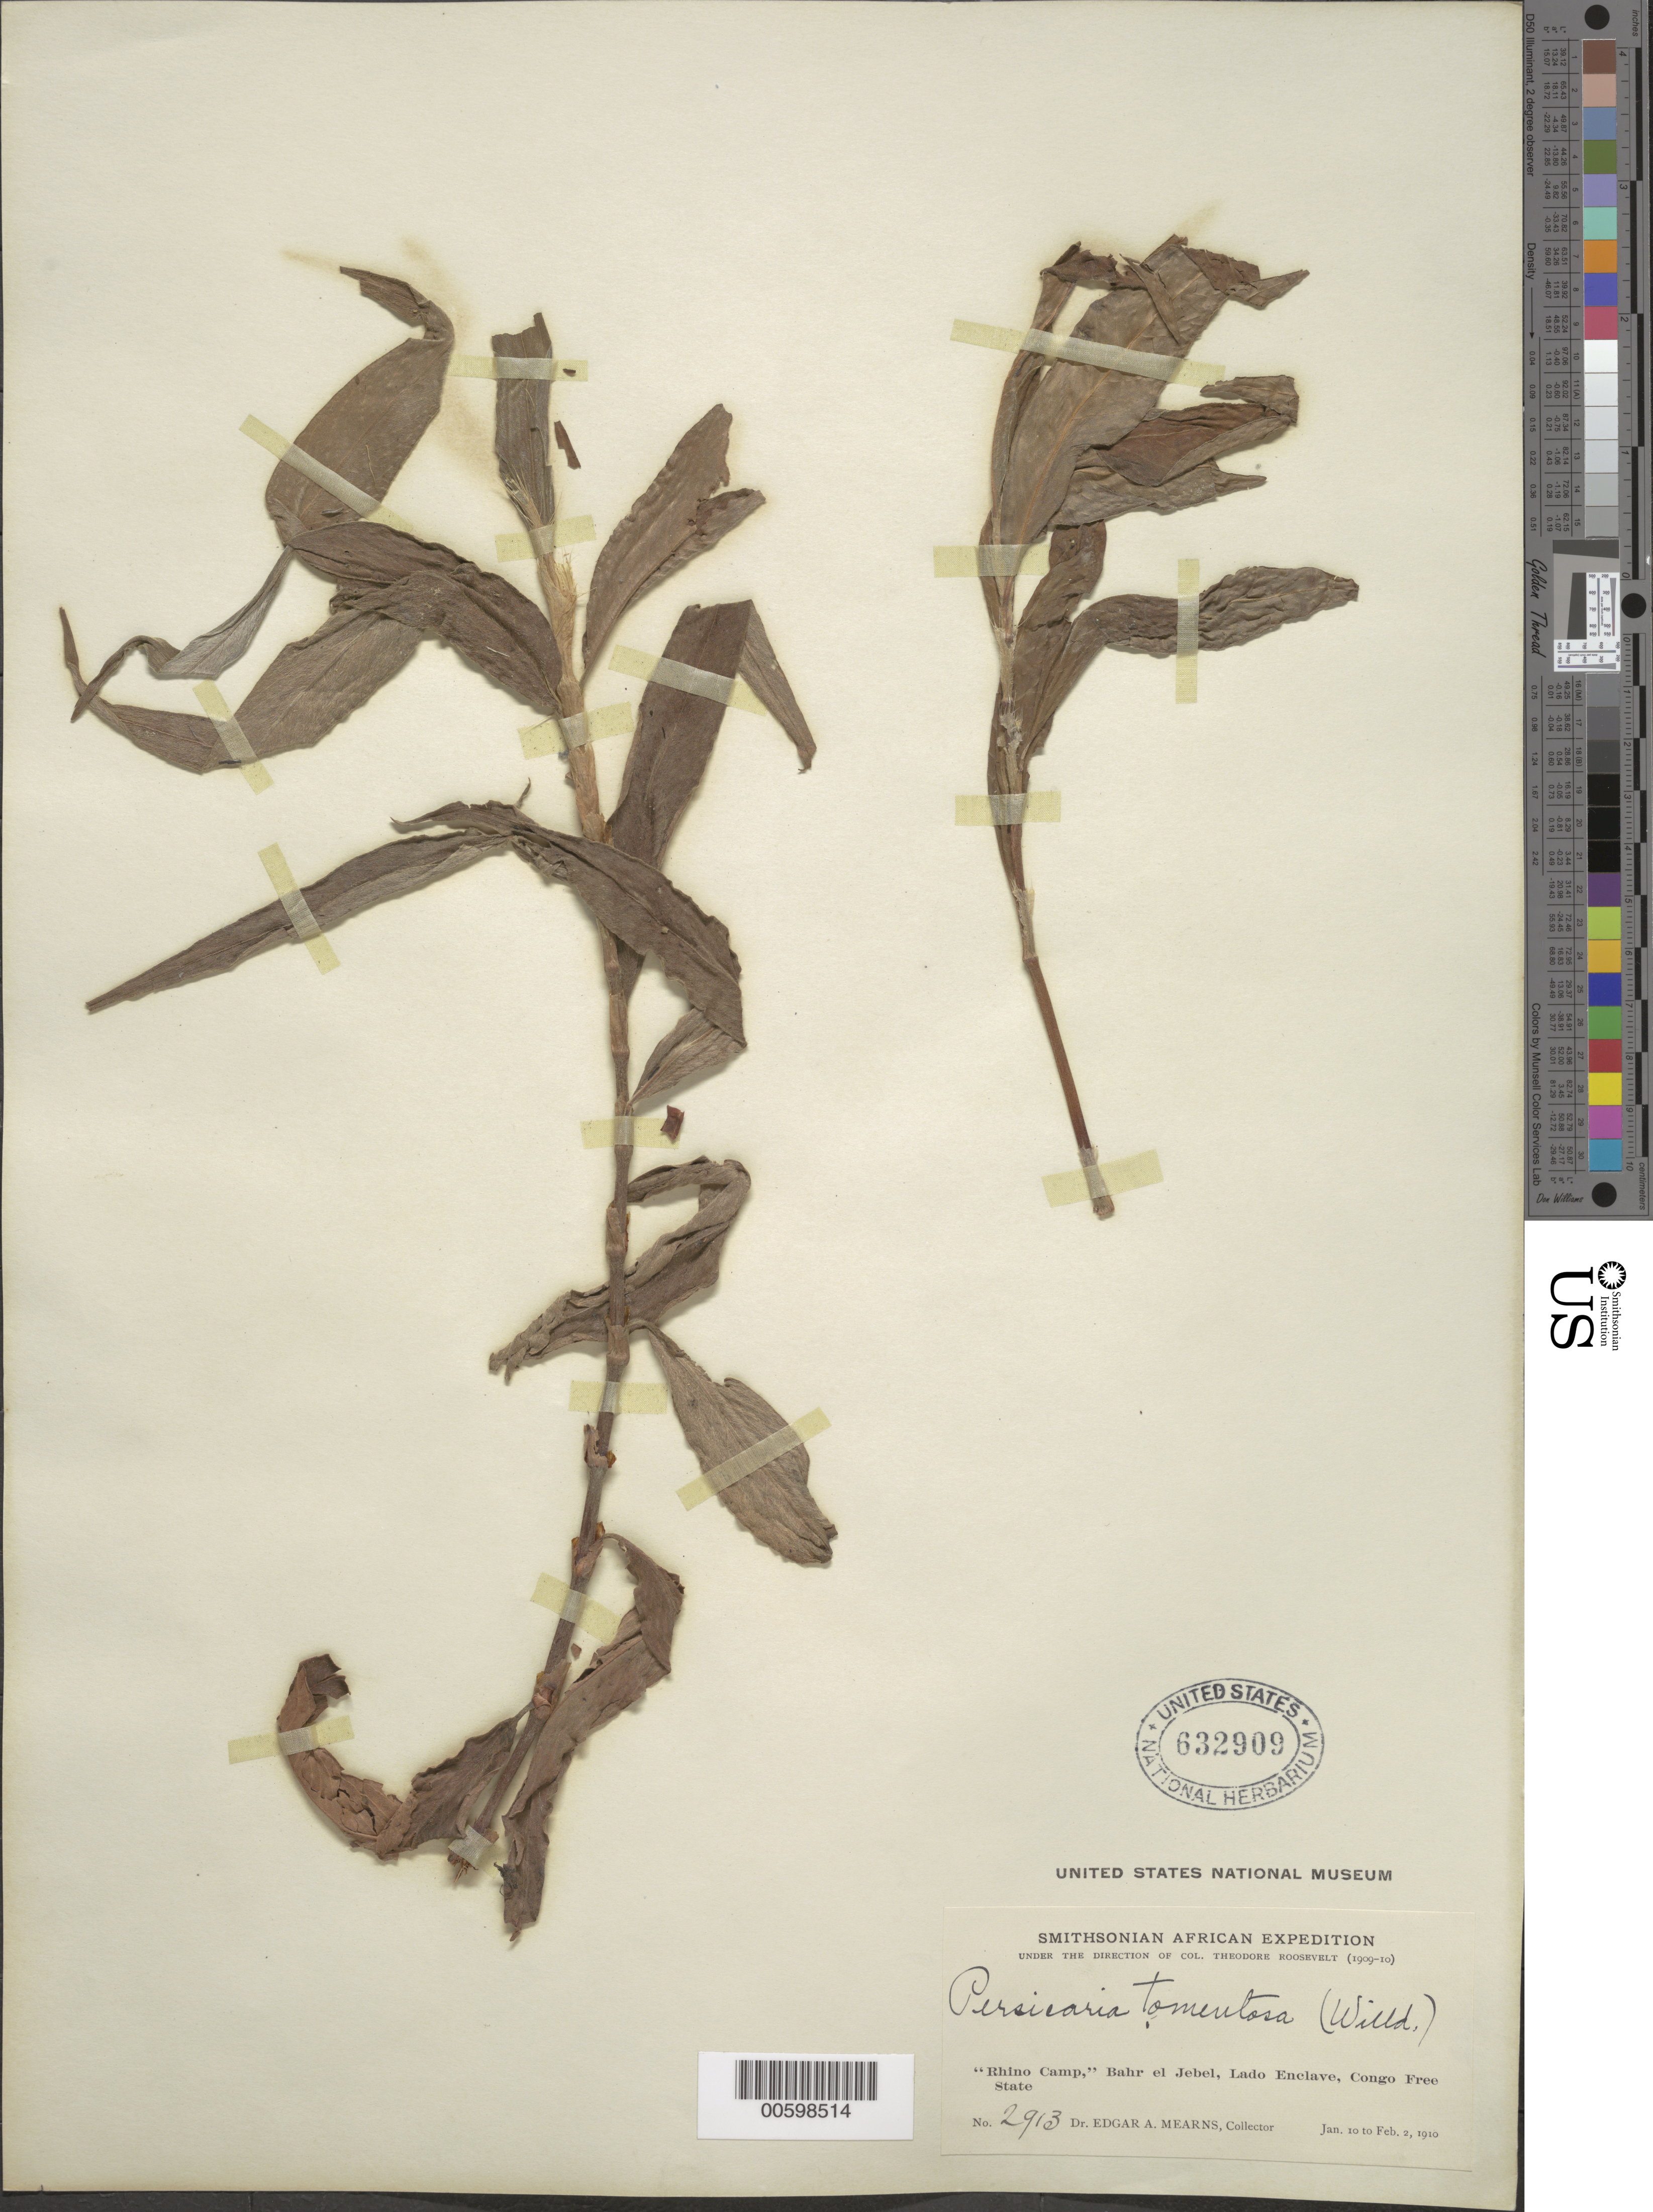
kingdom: Plantae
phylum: Tracheophyta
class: Magnoliopsida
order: Caryophyllales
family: Polygonaceae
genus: Persicaria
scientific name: Persicaria tomentosa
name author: Willd.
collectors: E. A. Mearns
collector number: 2913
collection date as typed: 10 Jan 1910 to 02 Feb 1910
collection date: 1910-01-10/1910-02-02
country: South Sudan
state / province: Central Equatoria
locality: Rhino camp, Bahr el Jebel, Lado Enclave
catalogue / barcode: US 632909